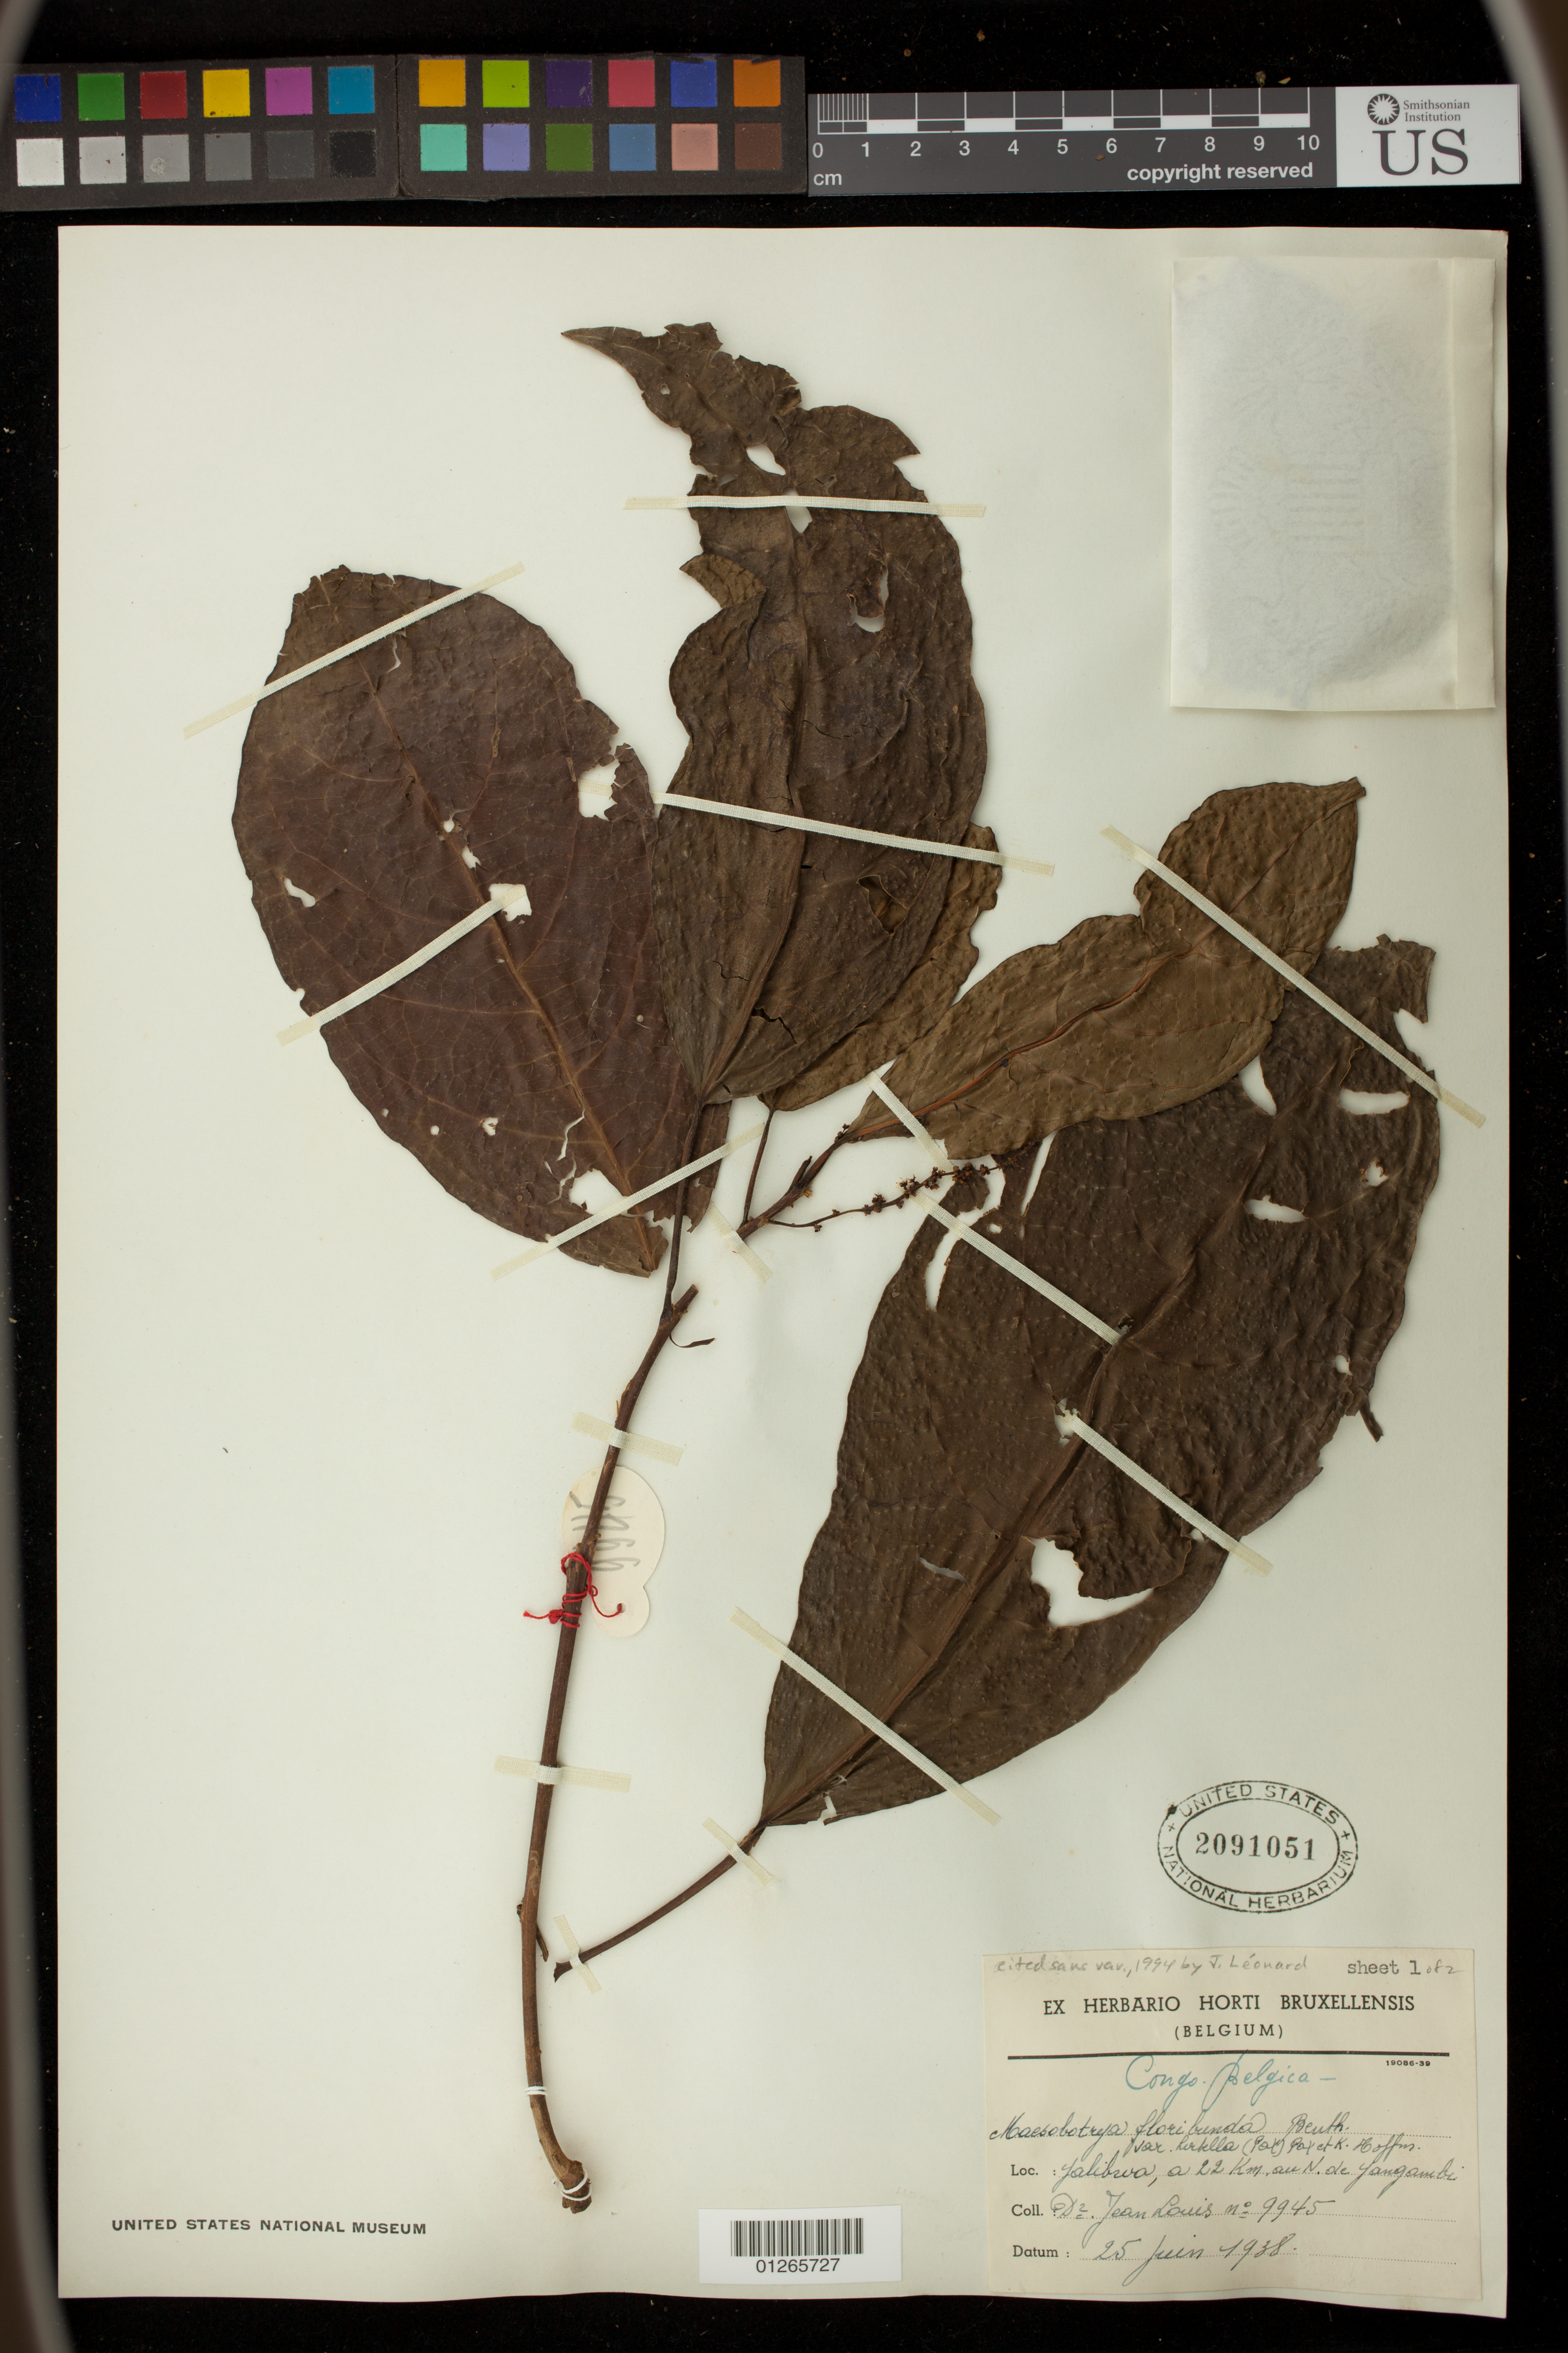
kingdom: Plantae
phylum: Tracheophyta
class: Magnoliopsida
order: Malpighiales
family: Phyllanthaceae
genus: Maesobotrya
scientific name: Maesobotrya floribunda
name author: Benth.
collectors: J. Louis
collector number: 9945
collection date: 1938-06-25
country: Congo, Democratic Republic of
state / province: Tshopo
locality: Yalibrua, a 22 km, au N. de Yangambi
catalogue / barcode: US 2091051